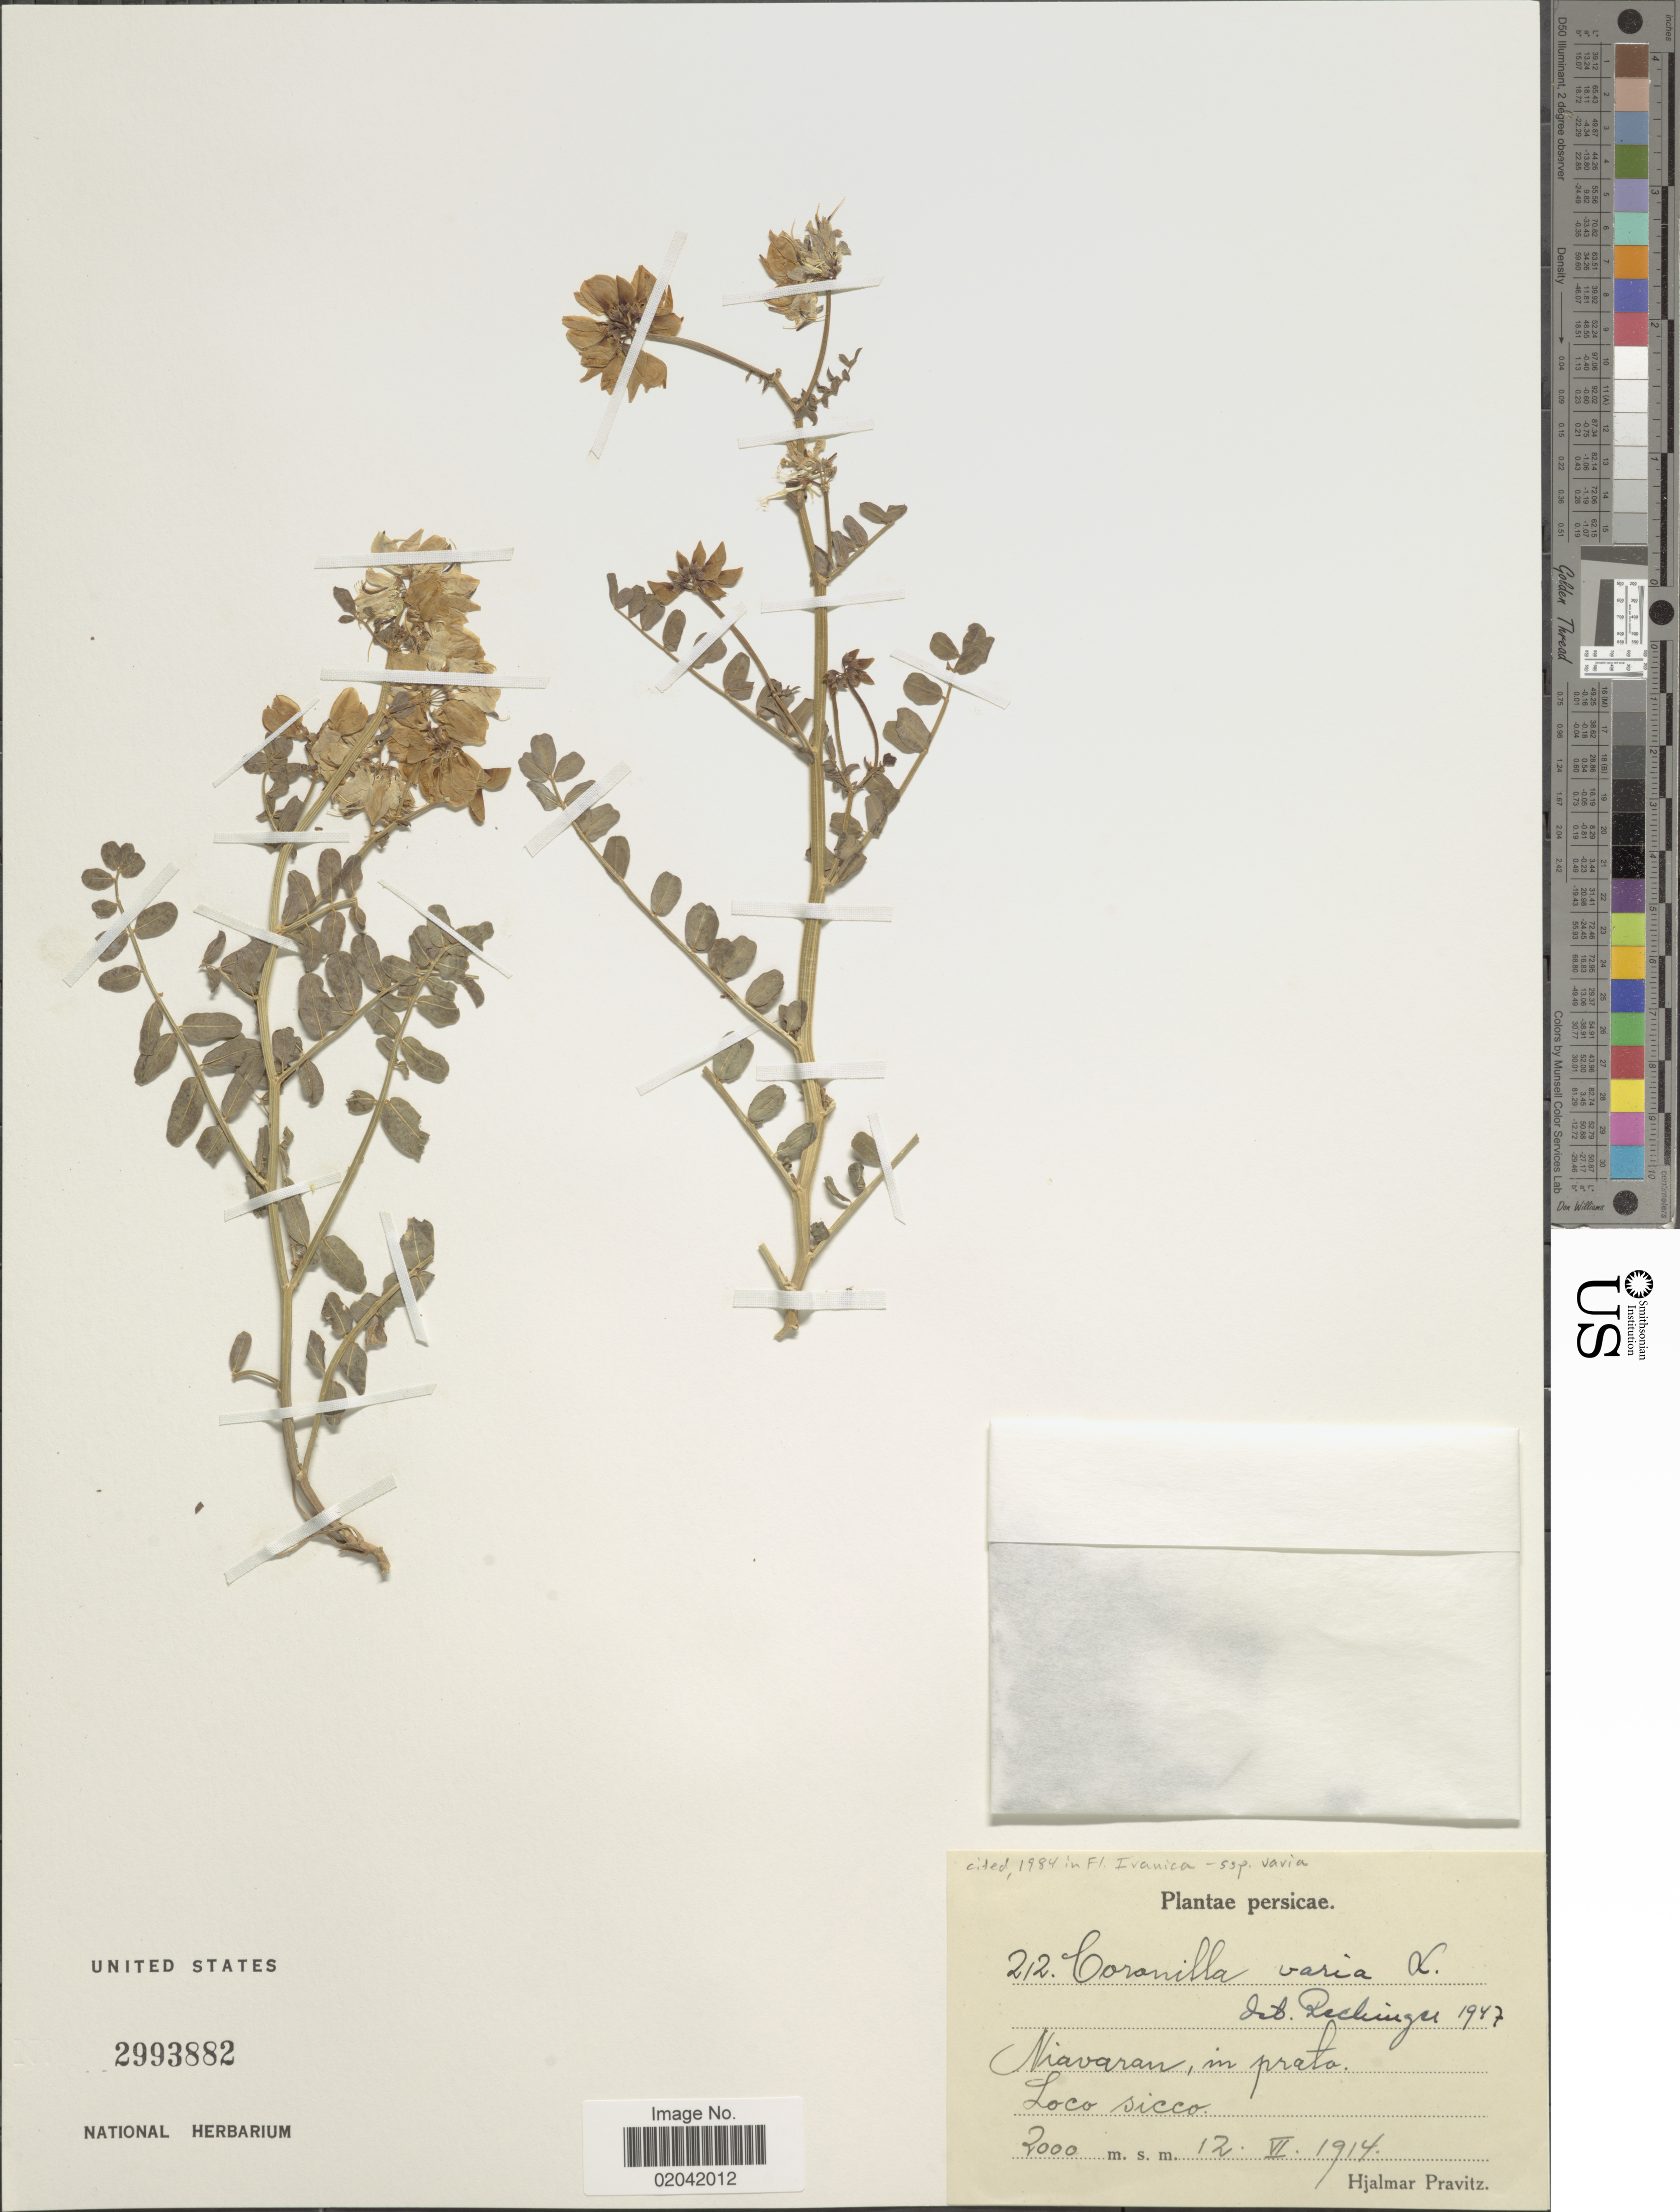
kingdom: Plantae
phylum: Tracheophyta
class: Magnoliopsida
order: Fabales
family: Fabaceae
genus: Coronilla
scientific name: Coronilla varia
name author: L.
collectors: H. Pravitz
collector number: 212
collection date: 1914-06-12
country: Iran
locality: Persicae, Niavaran, in prato. Loco sicco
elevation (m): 2000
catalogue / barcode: US 2993882